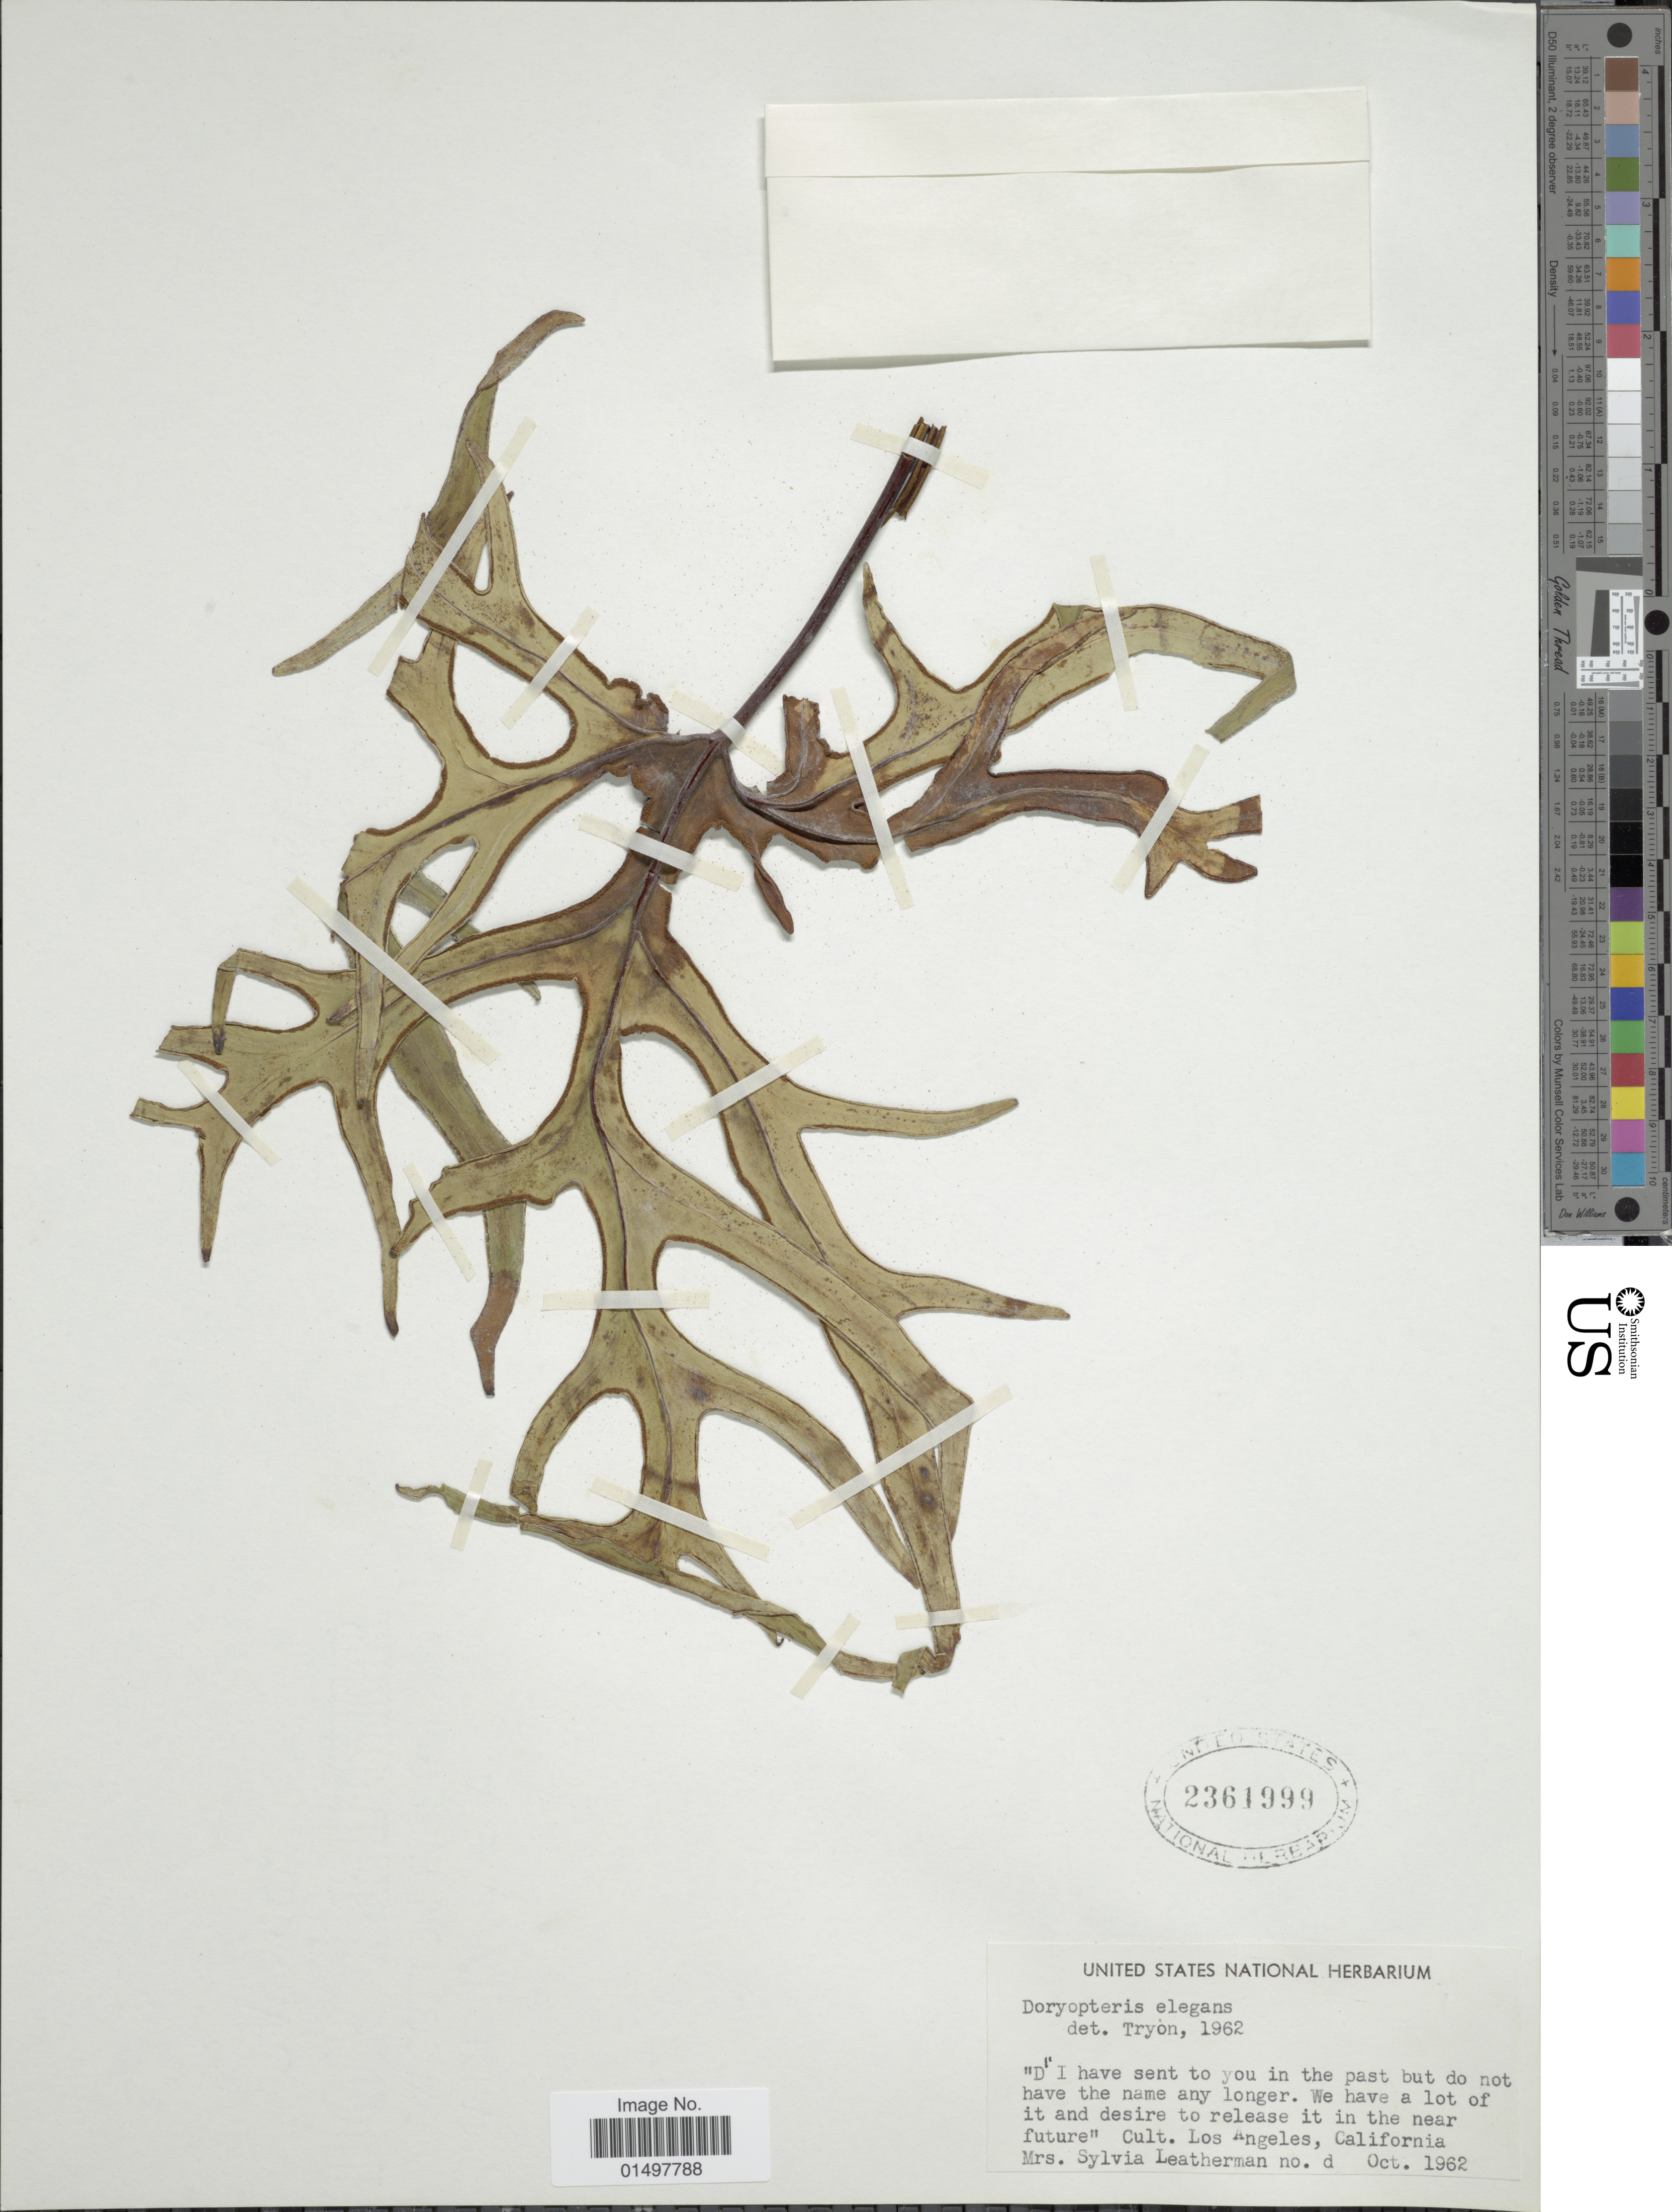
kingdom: Plantae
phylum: Tracheophyta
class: Polypodiopsida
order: Polypodiales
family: Pteridaceae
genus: Doryopteris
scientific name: Doryopteris nobilis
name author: (T. Moore) C. Chr.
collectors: S. Leatherman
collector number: d?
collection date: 1962-10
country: United States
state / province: California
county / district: Los Angeles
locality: Los Angeles.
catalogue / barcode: US 2361999